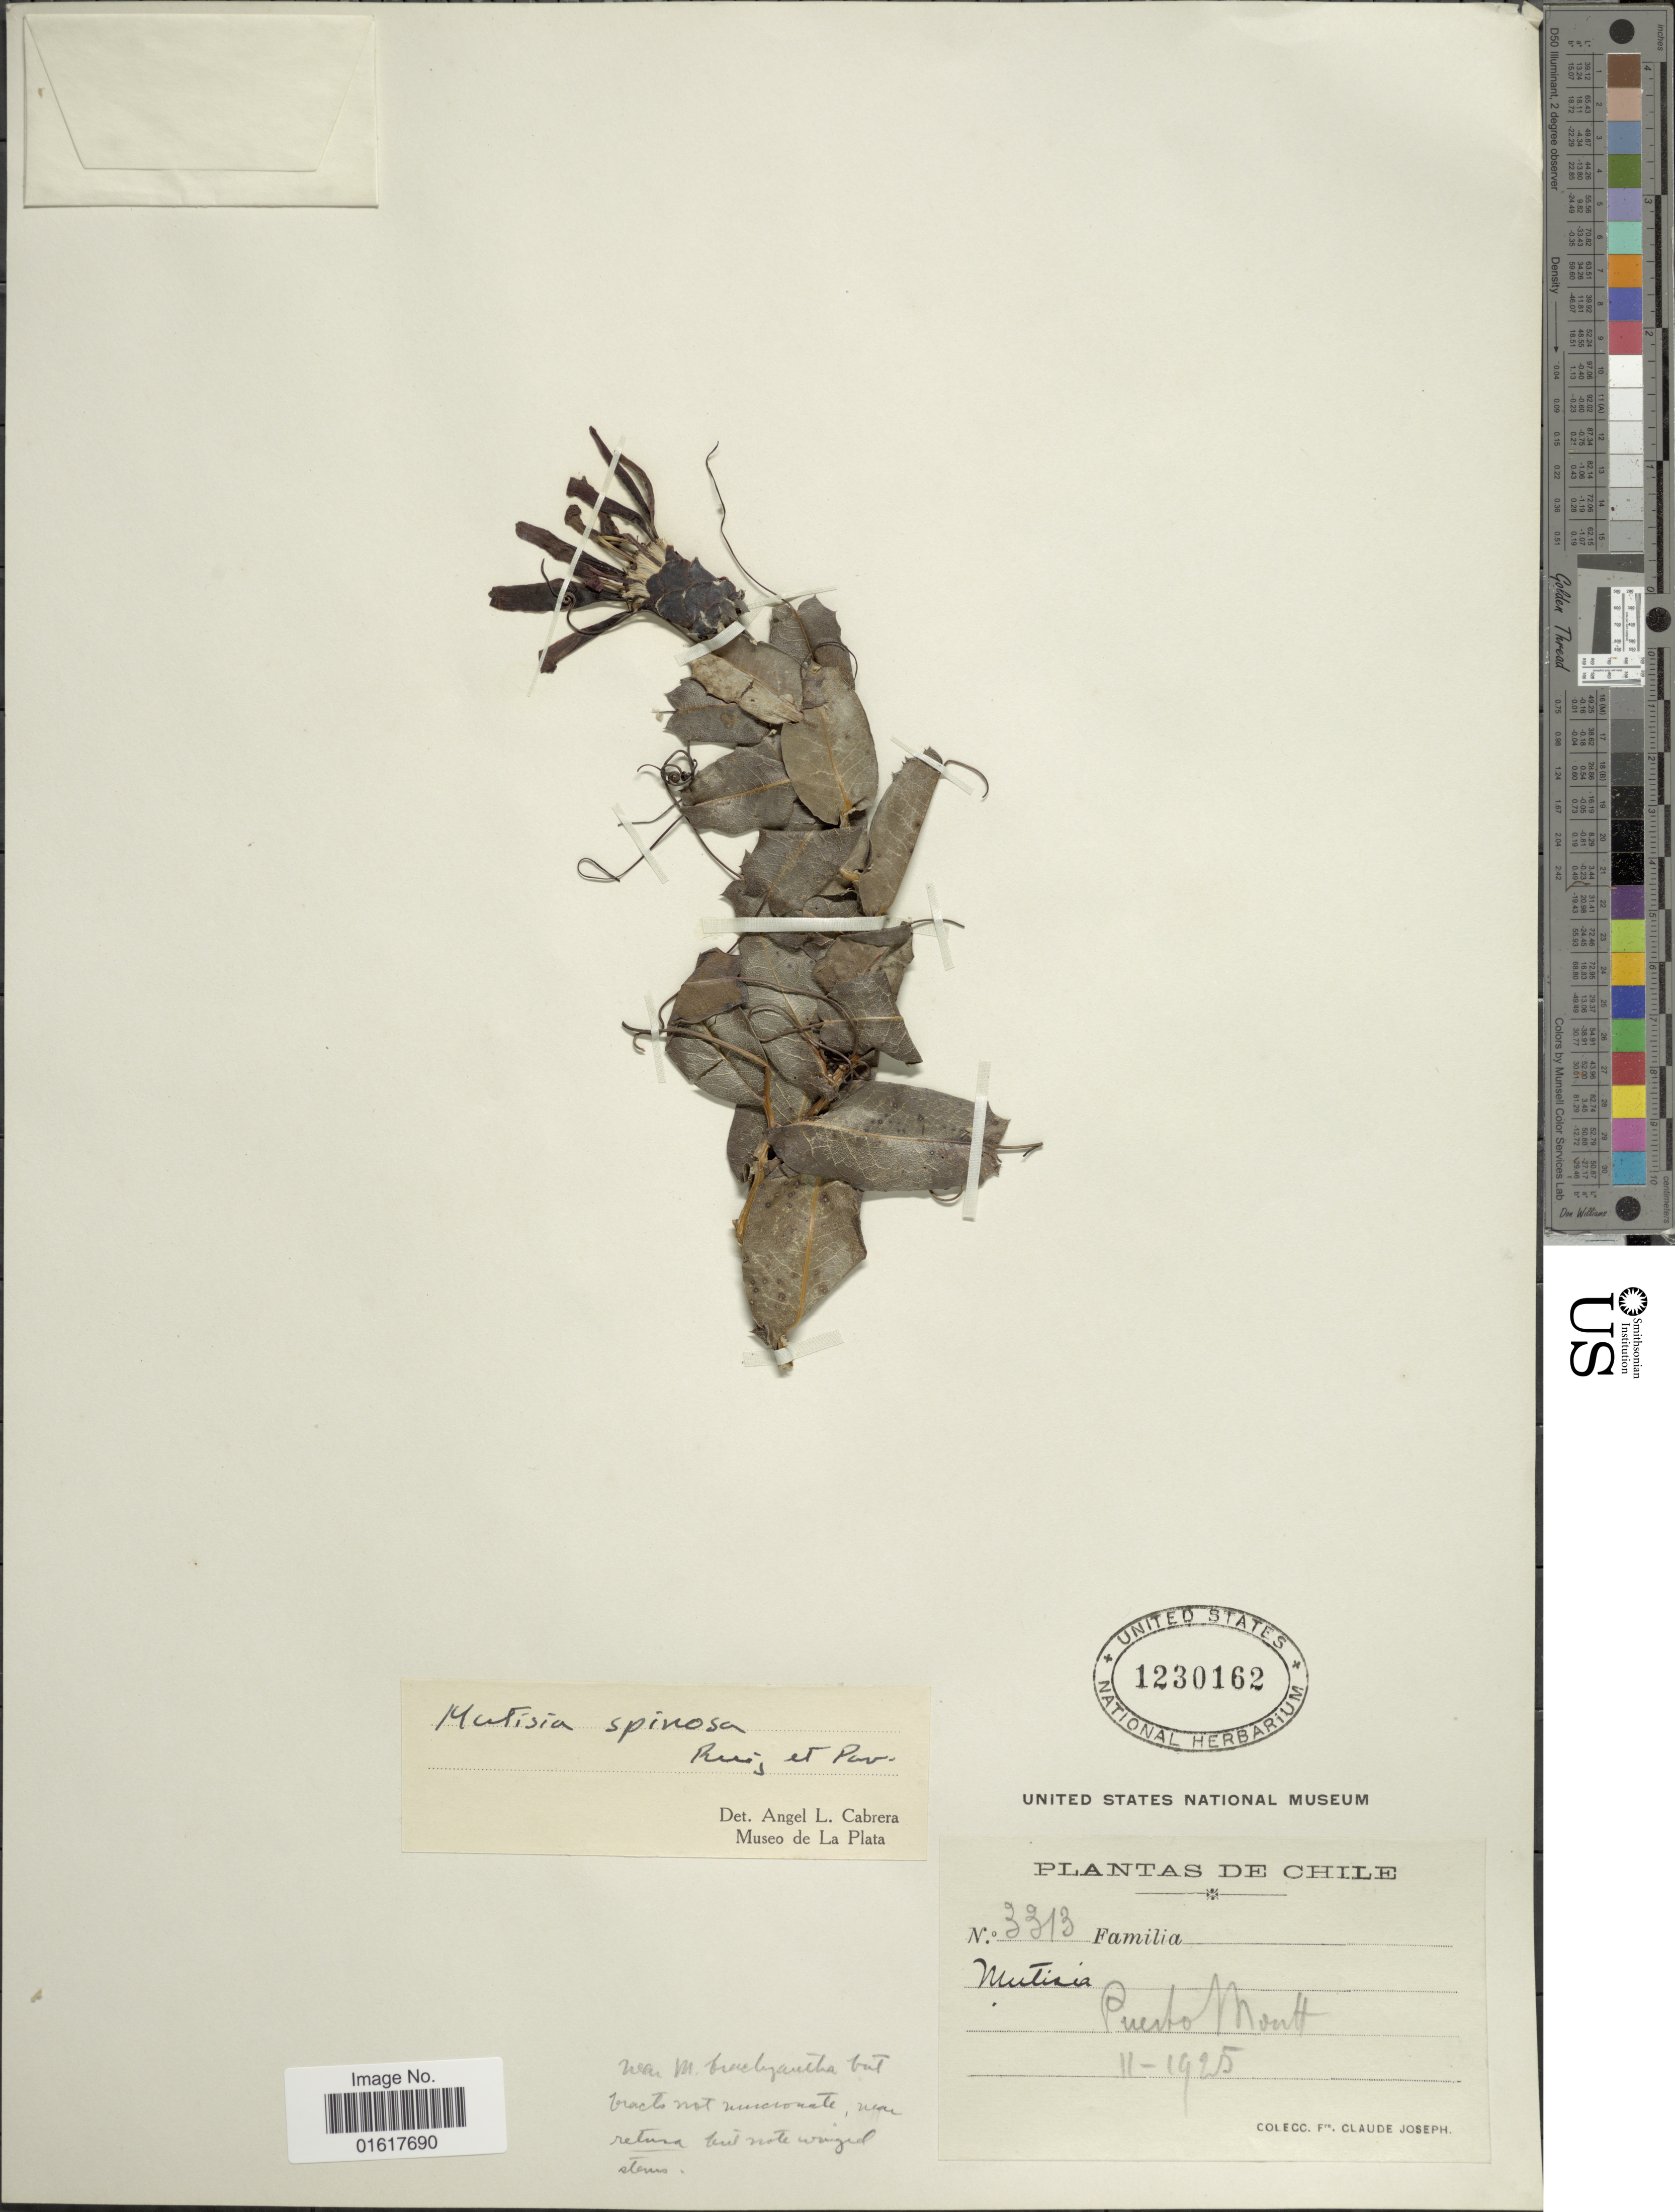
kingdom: Plantae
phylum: Tracheophyta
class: Magnoliopsida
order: Asterales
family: Asteraceae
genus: Mutisia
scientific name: Mutisia spinosa var. spinosa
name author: Ruiz & Pav.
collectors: Bro. Claude-Joseph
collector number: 3313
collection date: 1925-11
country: Chile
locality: Puerto Montt.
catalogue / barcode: US 1230162